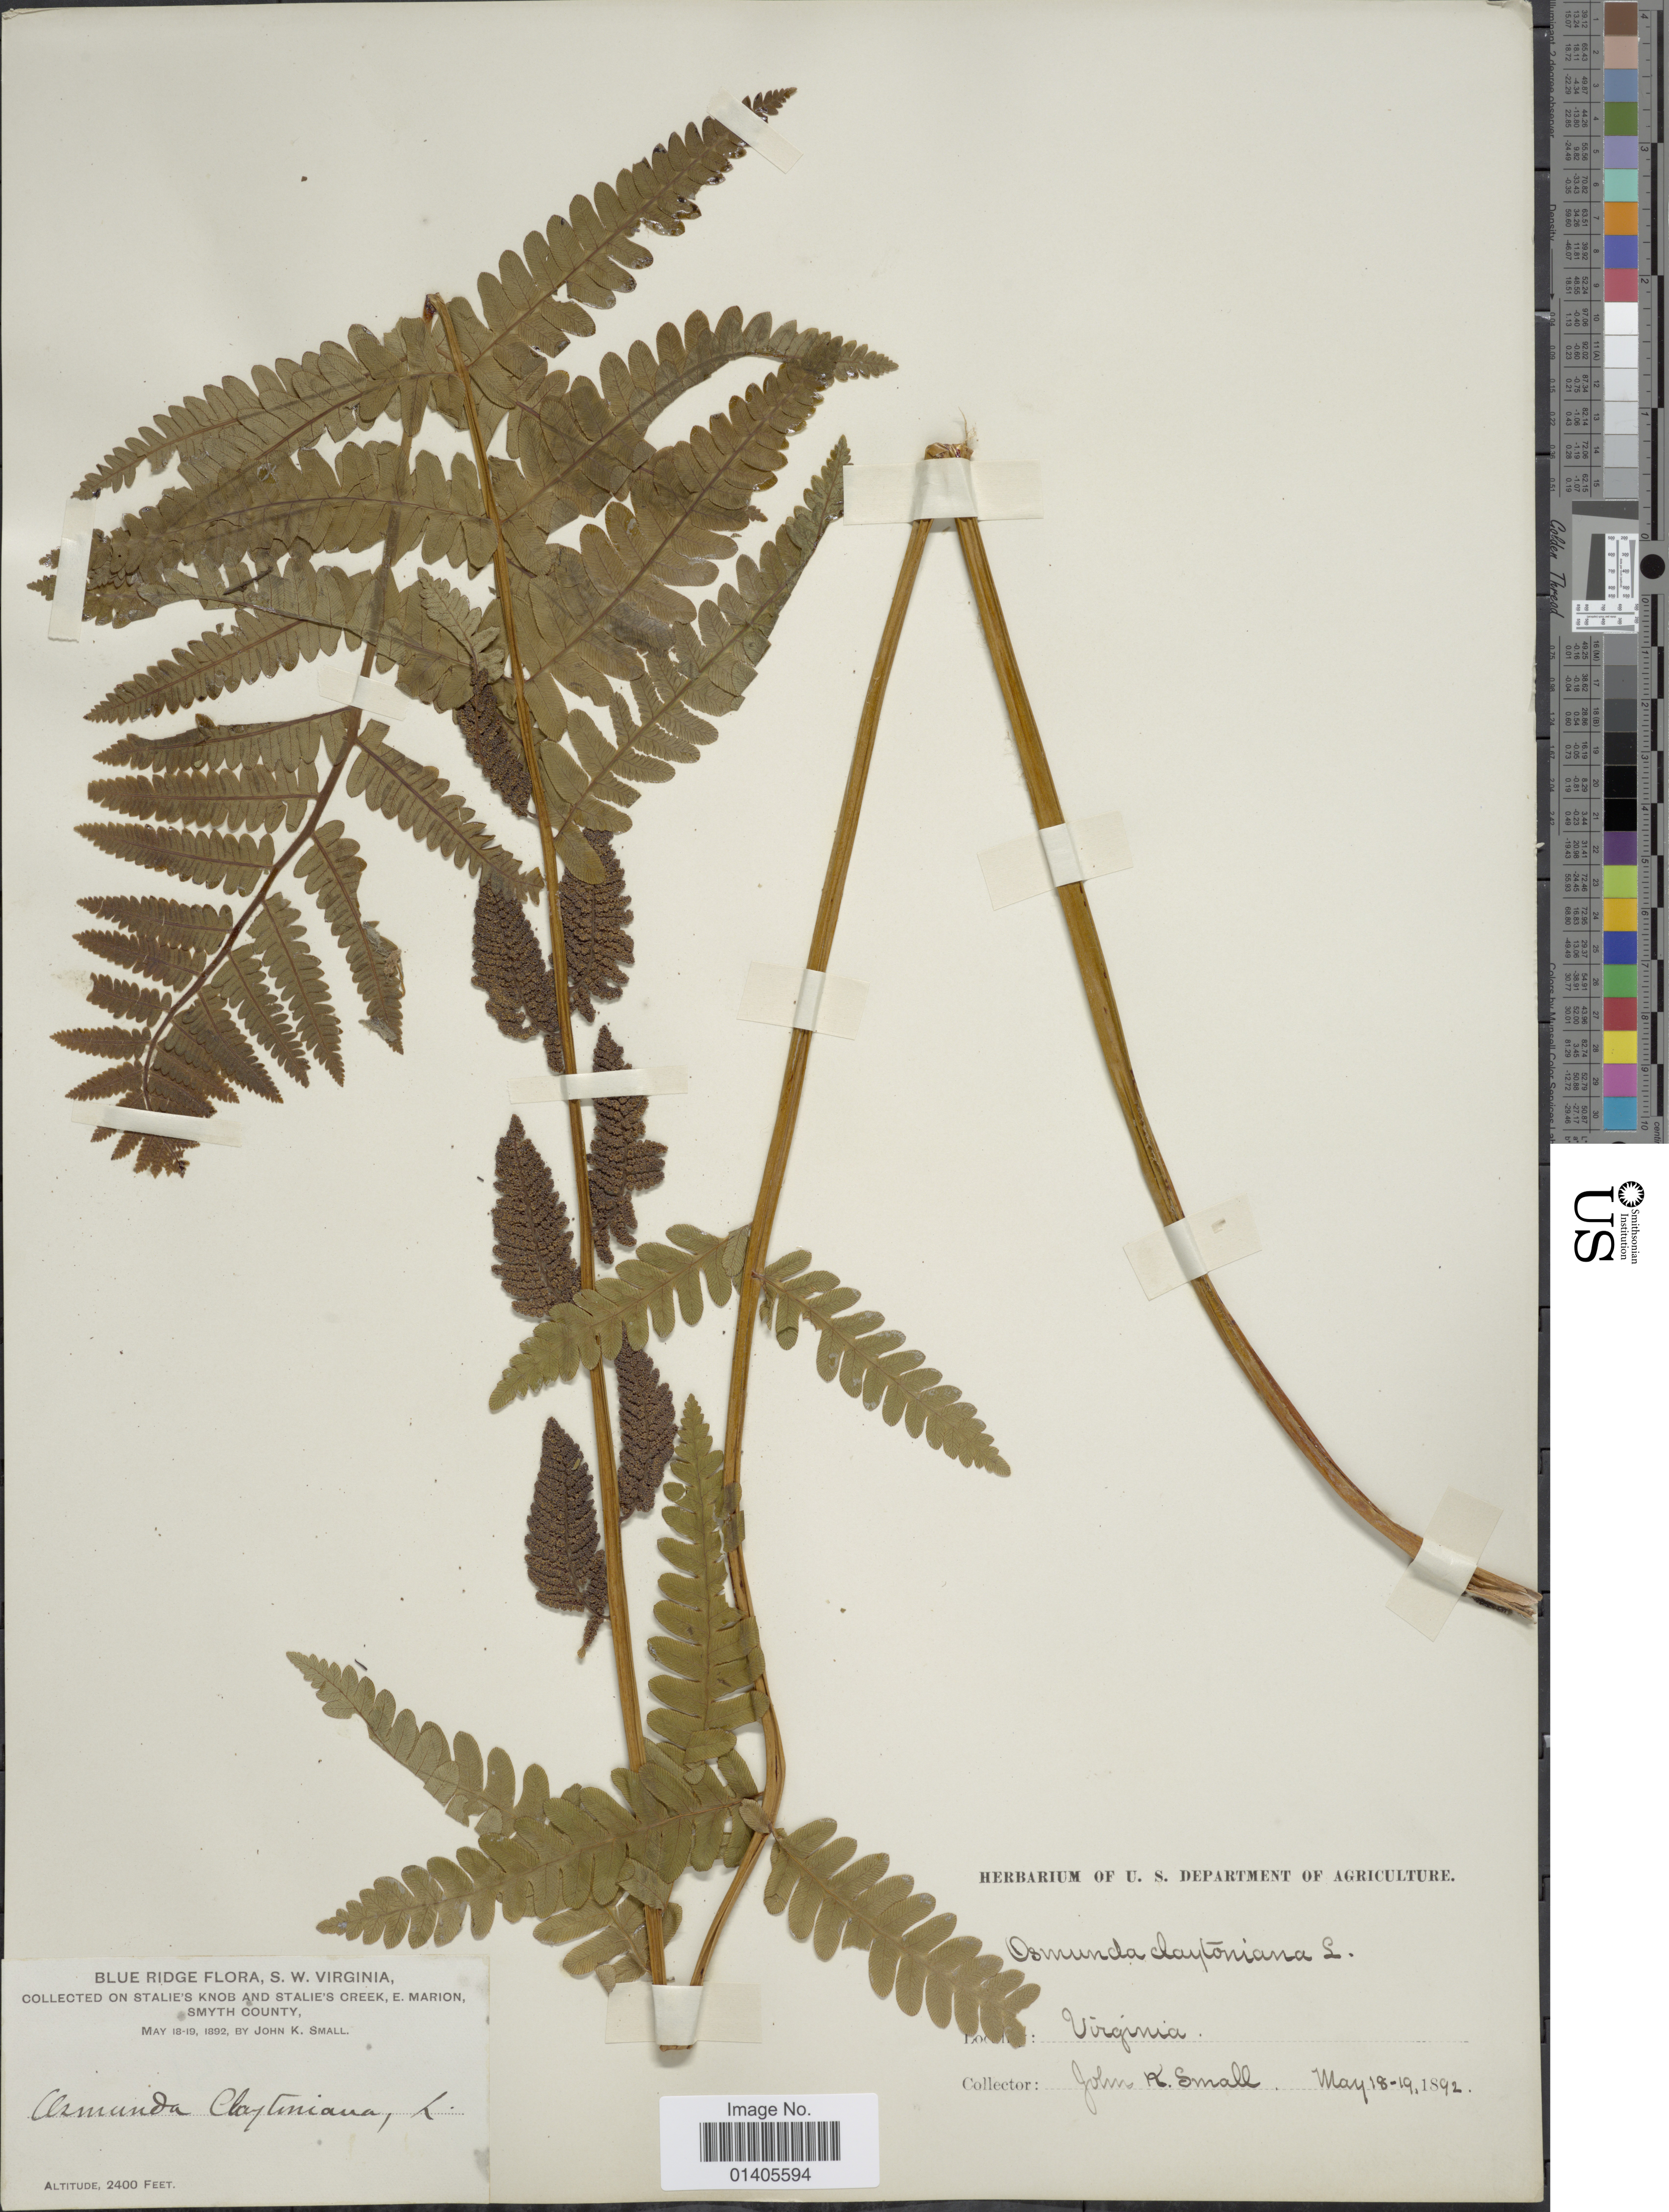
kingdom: Plantae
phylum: Tracheophyta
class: Polypodiopsida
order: Osmundales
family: Osmundaceae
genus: Osmunda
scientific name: Osmunda claytoniana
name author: (L.) Tagawa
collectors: J. K. Small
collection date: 1892-05-18/1892-05-19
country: United States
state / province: Virginia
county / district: Smyth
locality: Blue Ridge, S.W. Virginia, on stalie's Knob and Stalie's Creek, E Marion, Smyth County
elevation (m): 732